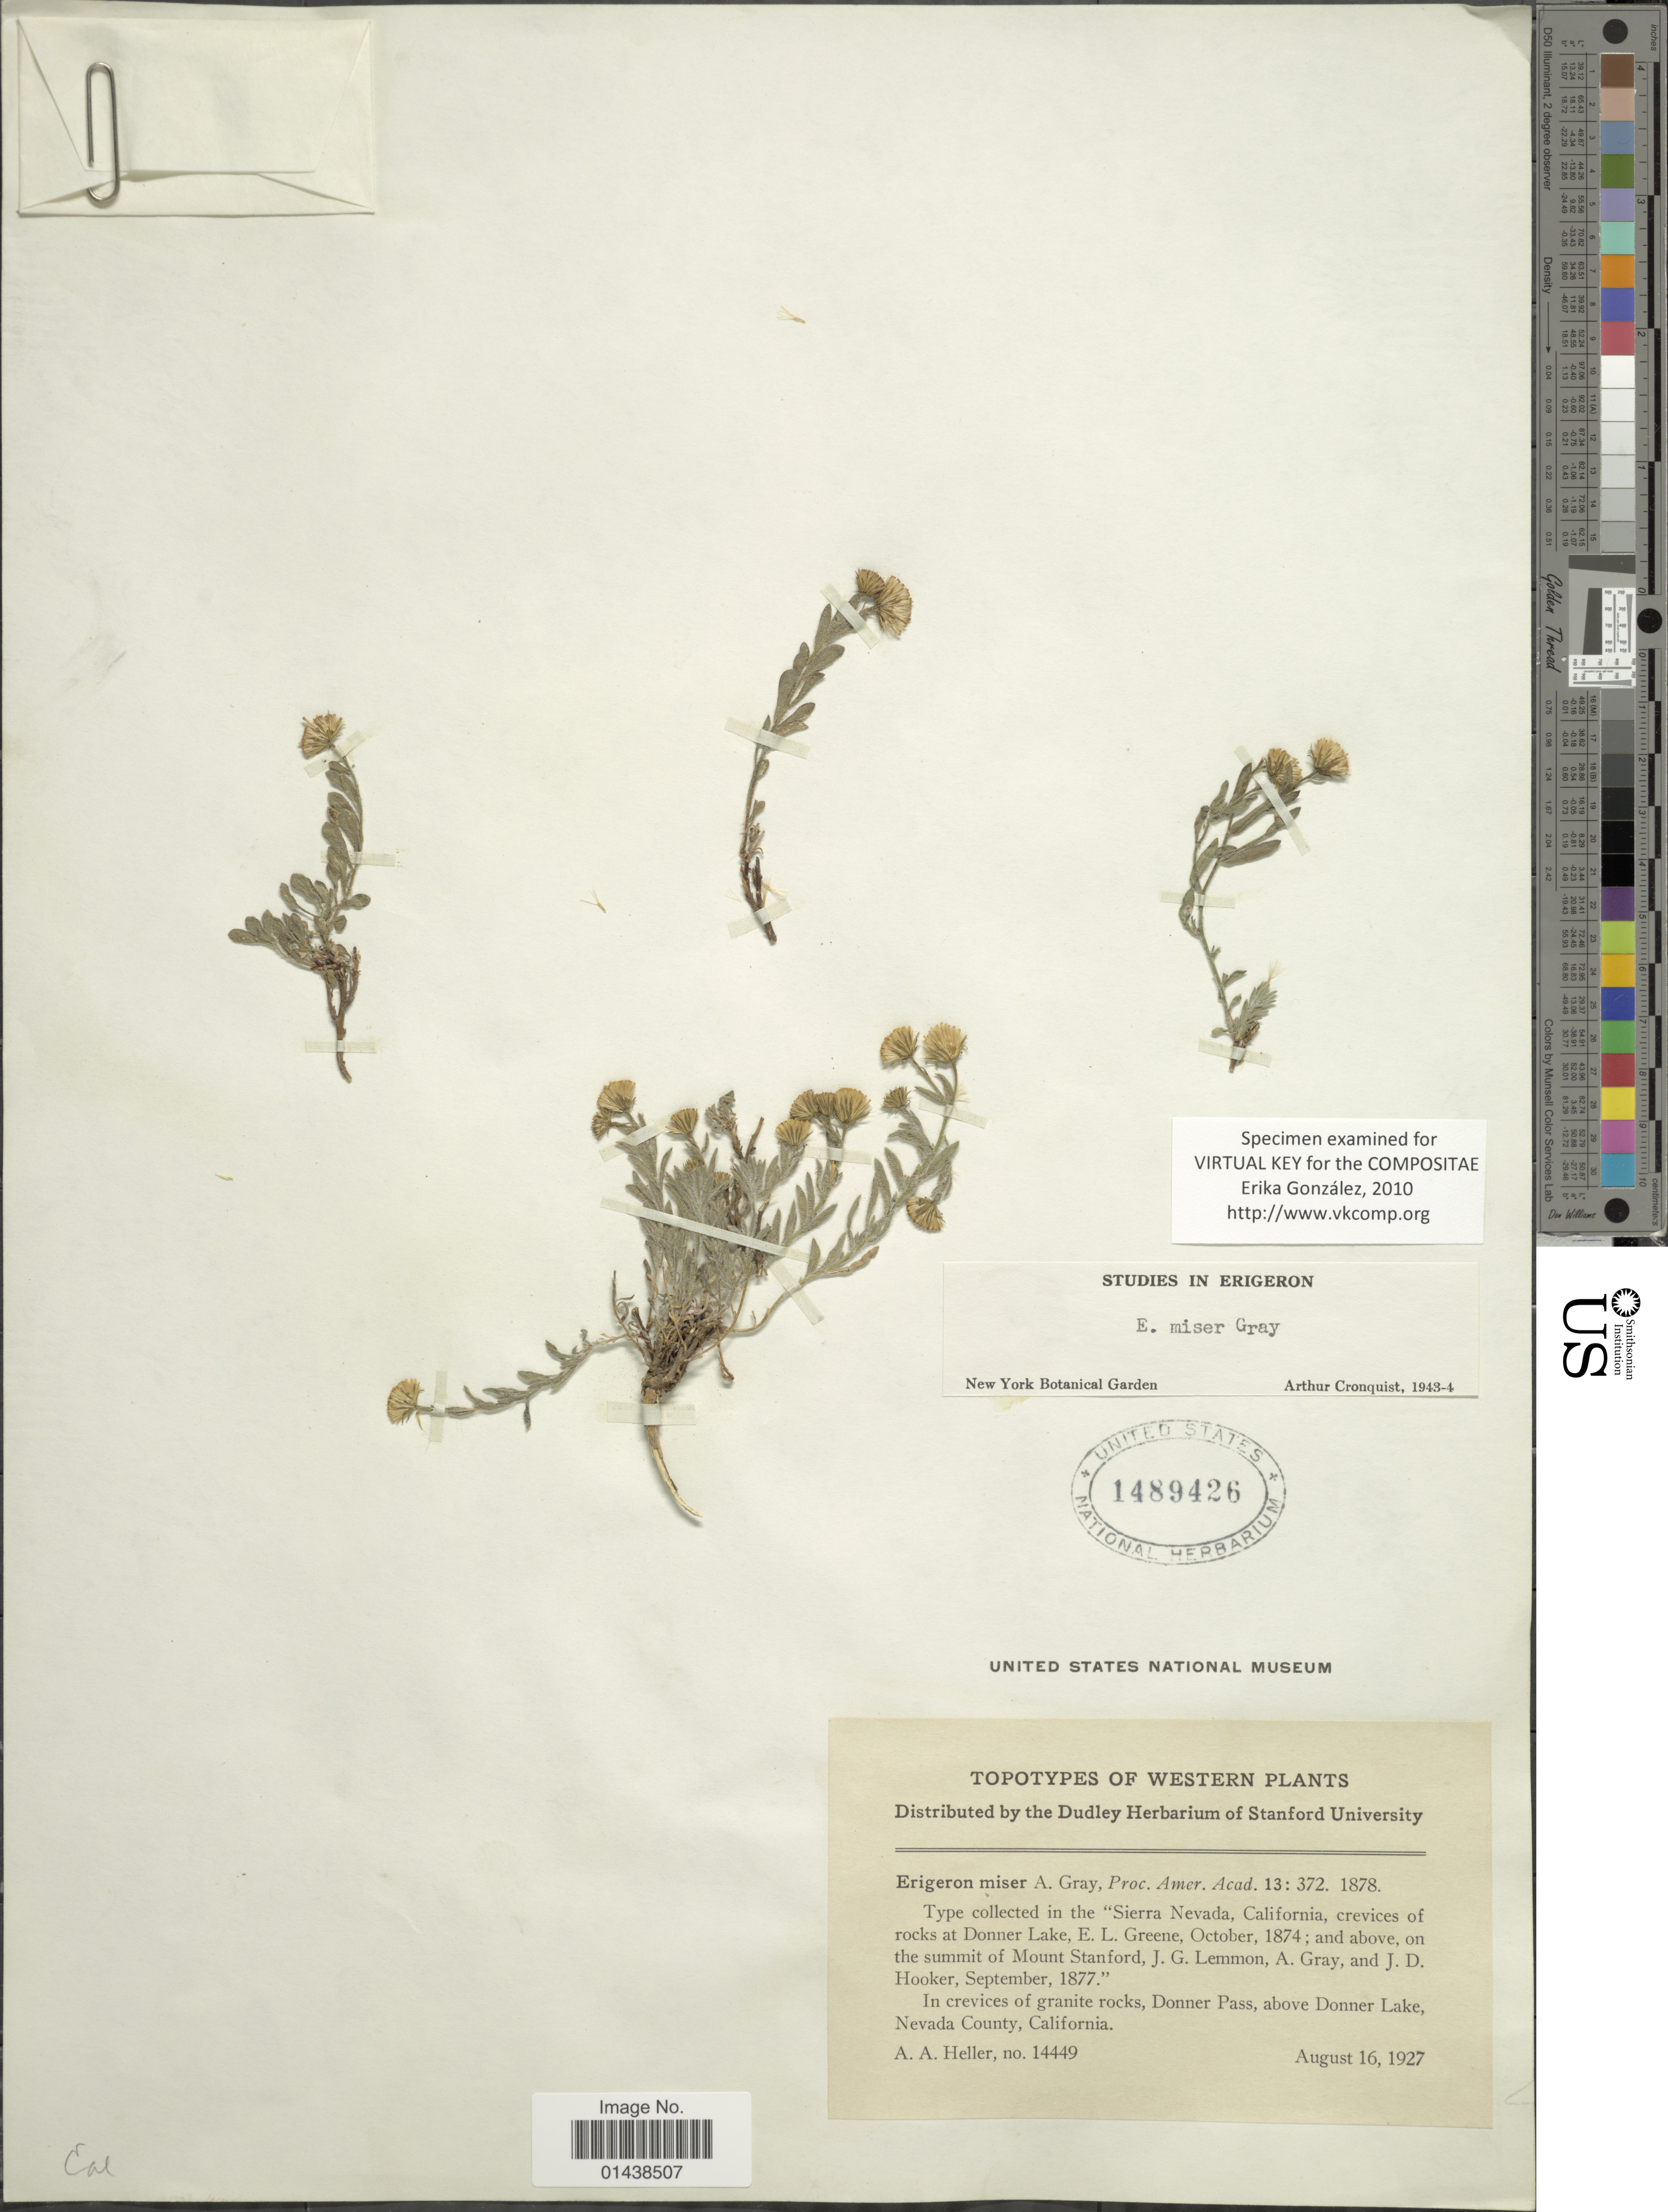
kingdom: Plantae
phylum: Tracheophyta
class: Magnoliopsida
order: Asterales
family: Asteraceae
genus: Erigeron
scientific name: Erigeron miser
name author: A. Gray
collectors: A. A. Heller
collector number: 14449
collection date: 1927-08-16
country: United States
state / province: California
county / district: Nevada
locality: Western. Donner Pass, above Donner Lake, Nevada County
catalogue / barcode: US 1489426